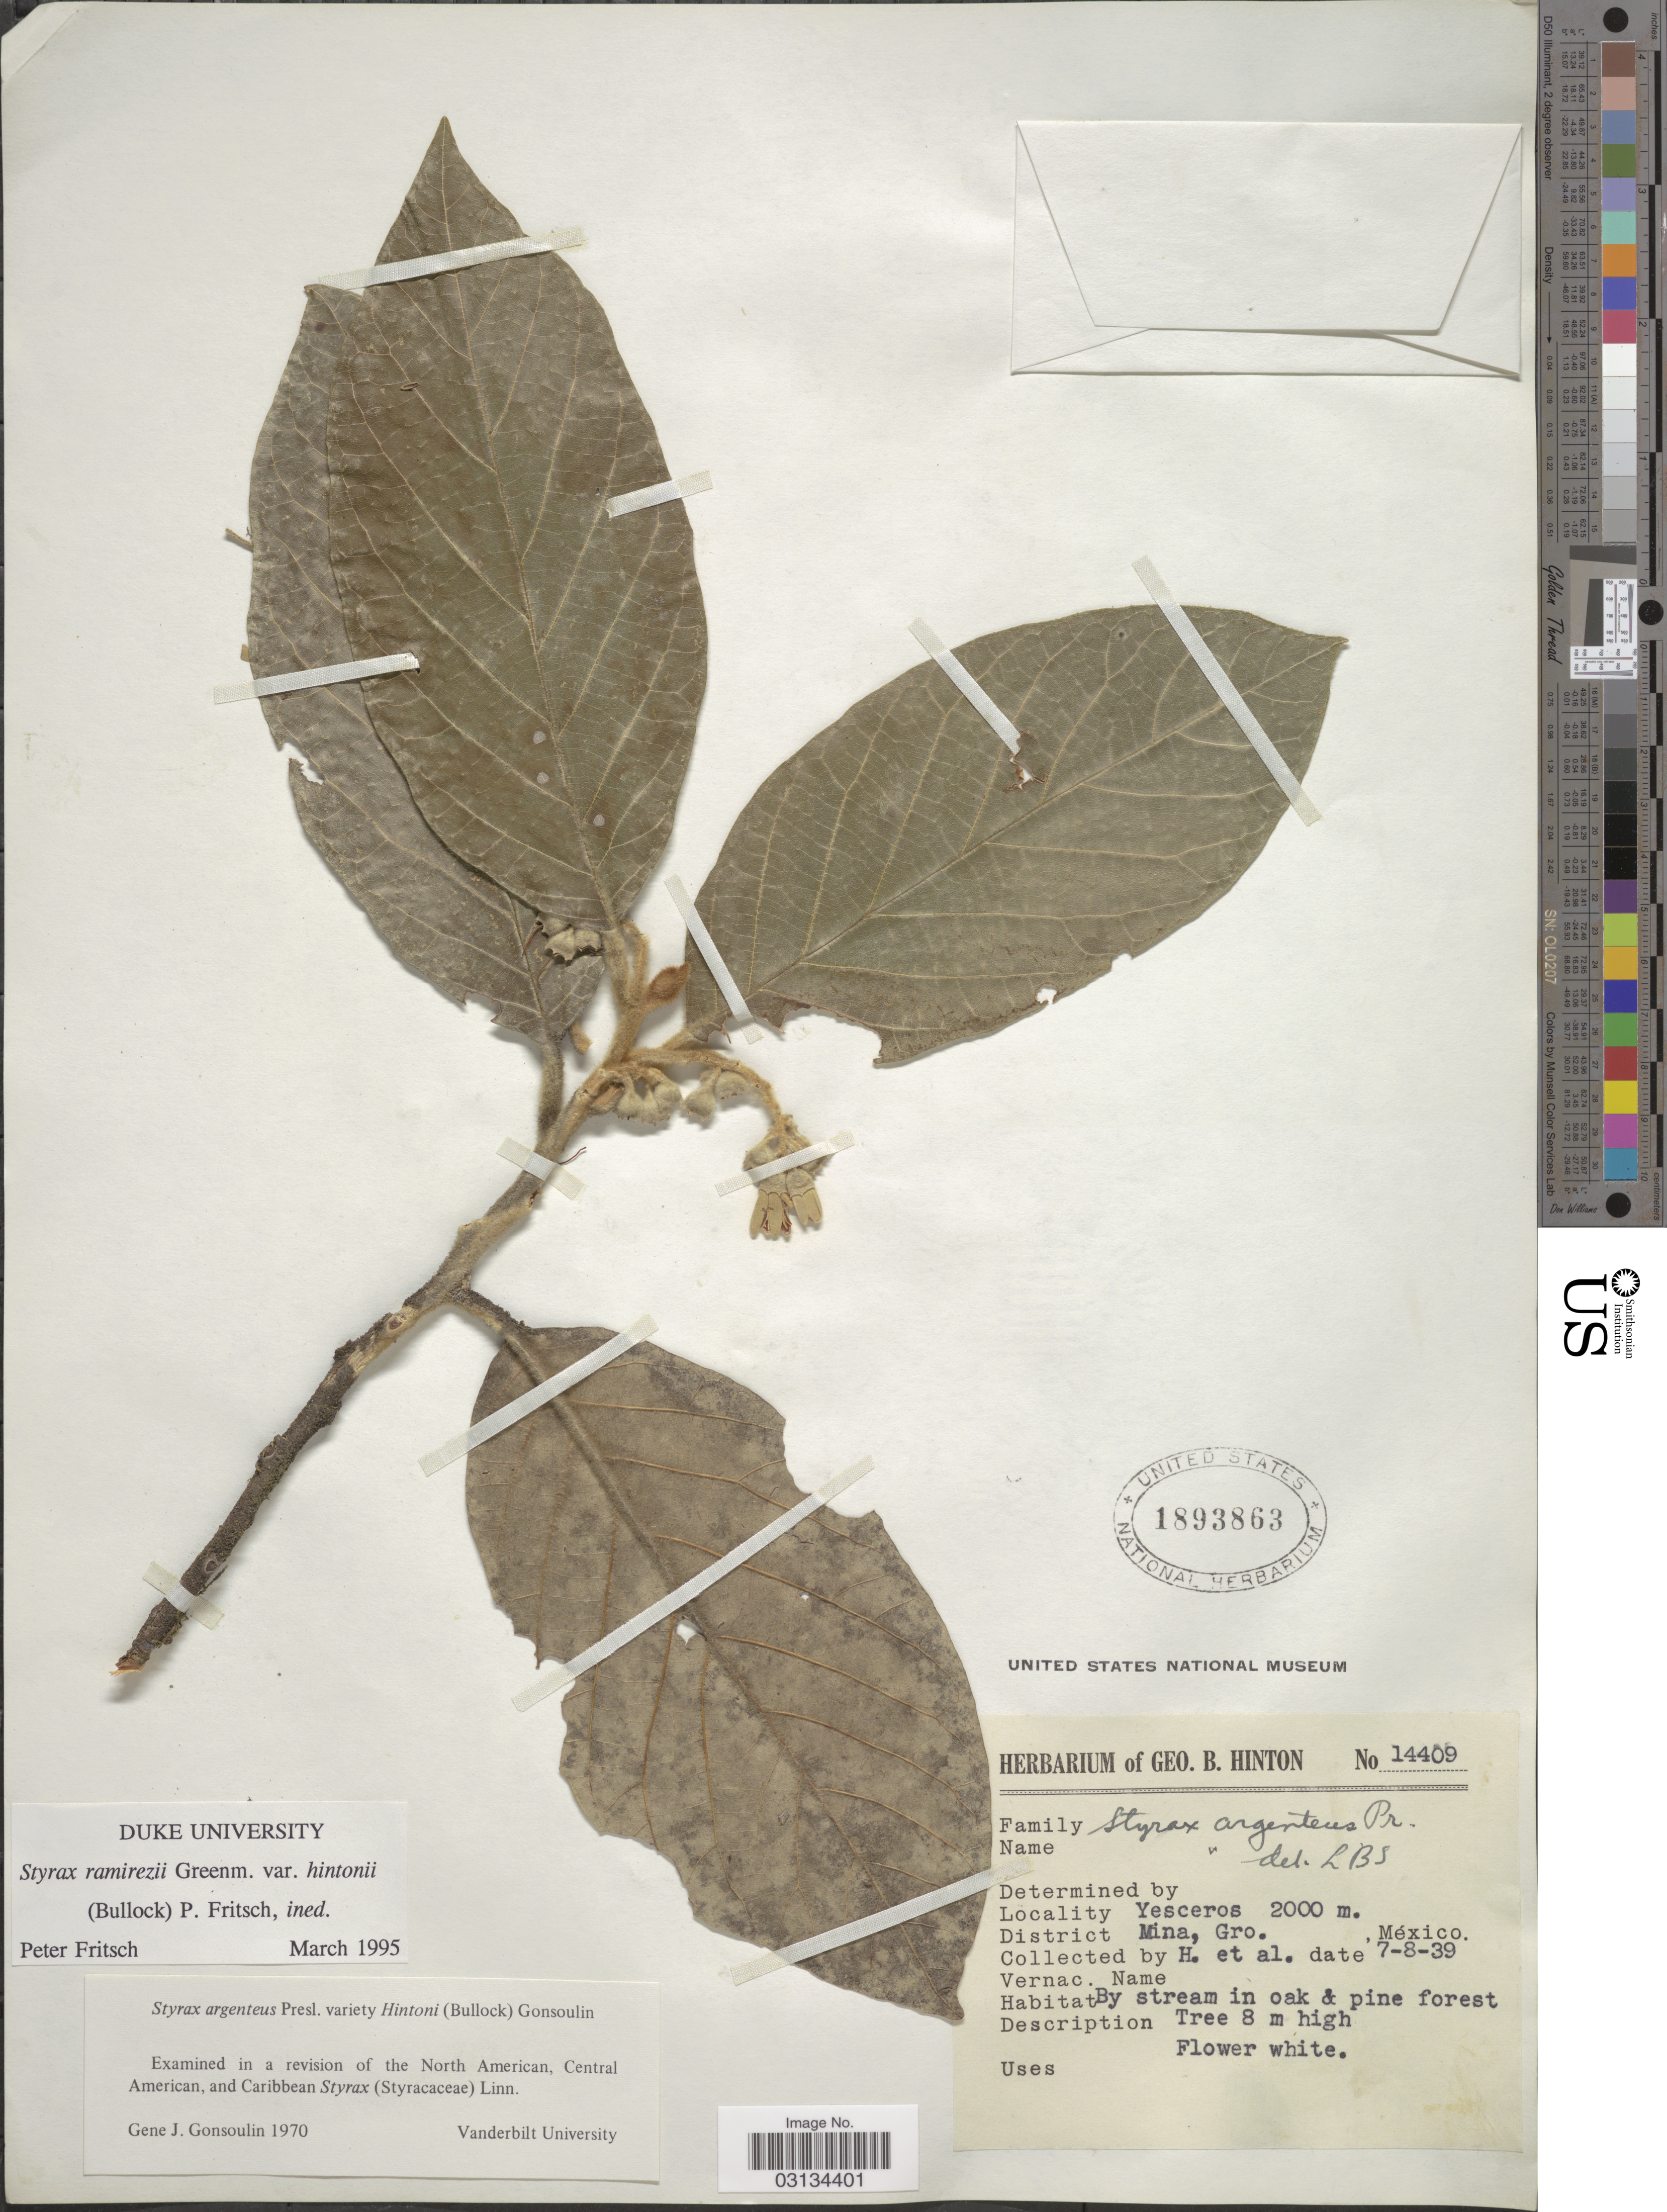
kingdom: Plantae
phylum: Tracheophyta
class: Magnoliopsida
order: Ericales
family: Styracaceae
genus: Styrax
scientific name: Styrax ramirezii var. hintonii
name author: (Greenm.) P.W. Fritsch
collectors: G. B. Hinton & et al.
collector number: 14409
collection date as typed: Transcribed d/m/y: 7/8/39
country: Mexico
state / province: Guerrero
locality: Yesceros. District Mina, Gro.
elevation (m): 2000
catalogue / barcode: US 1893863